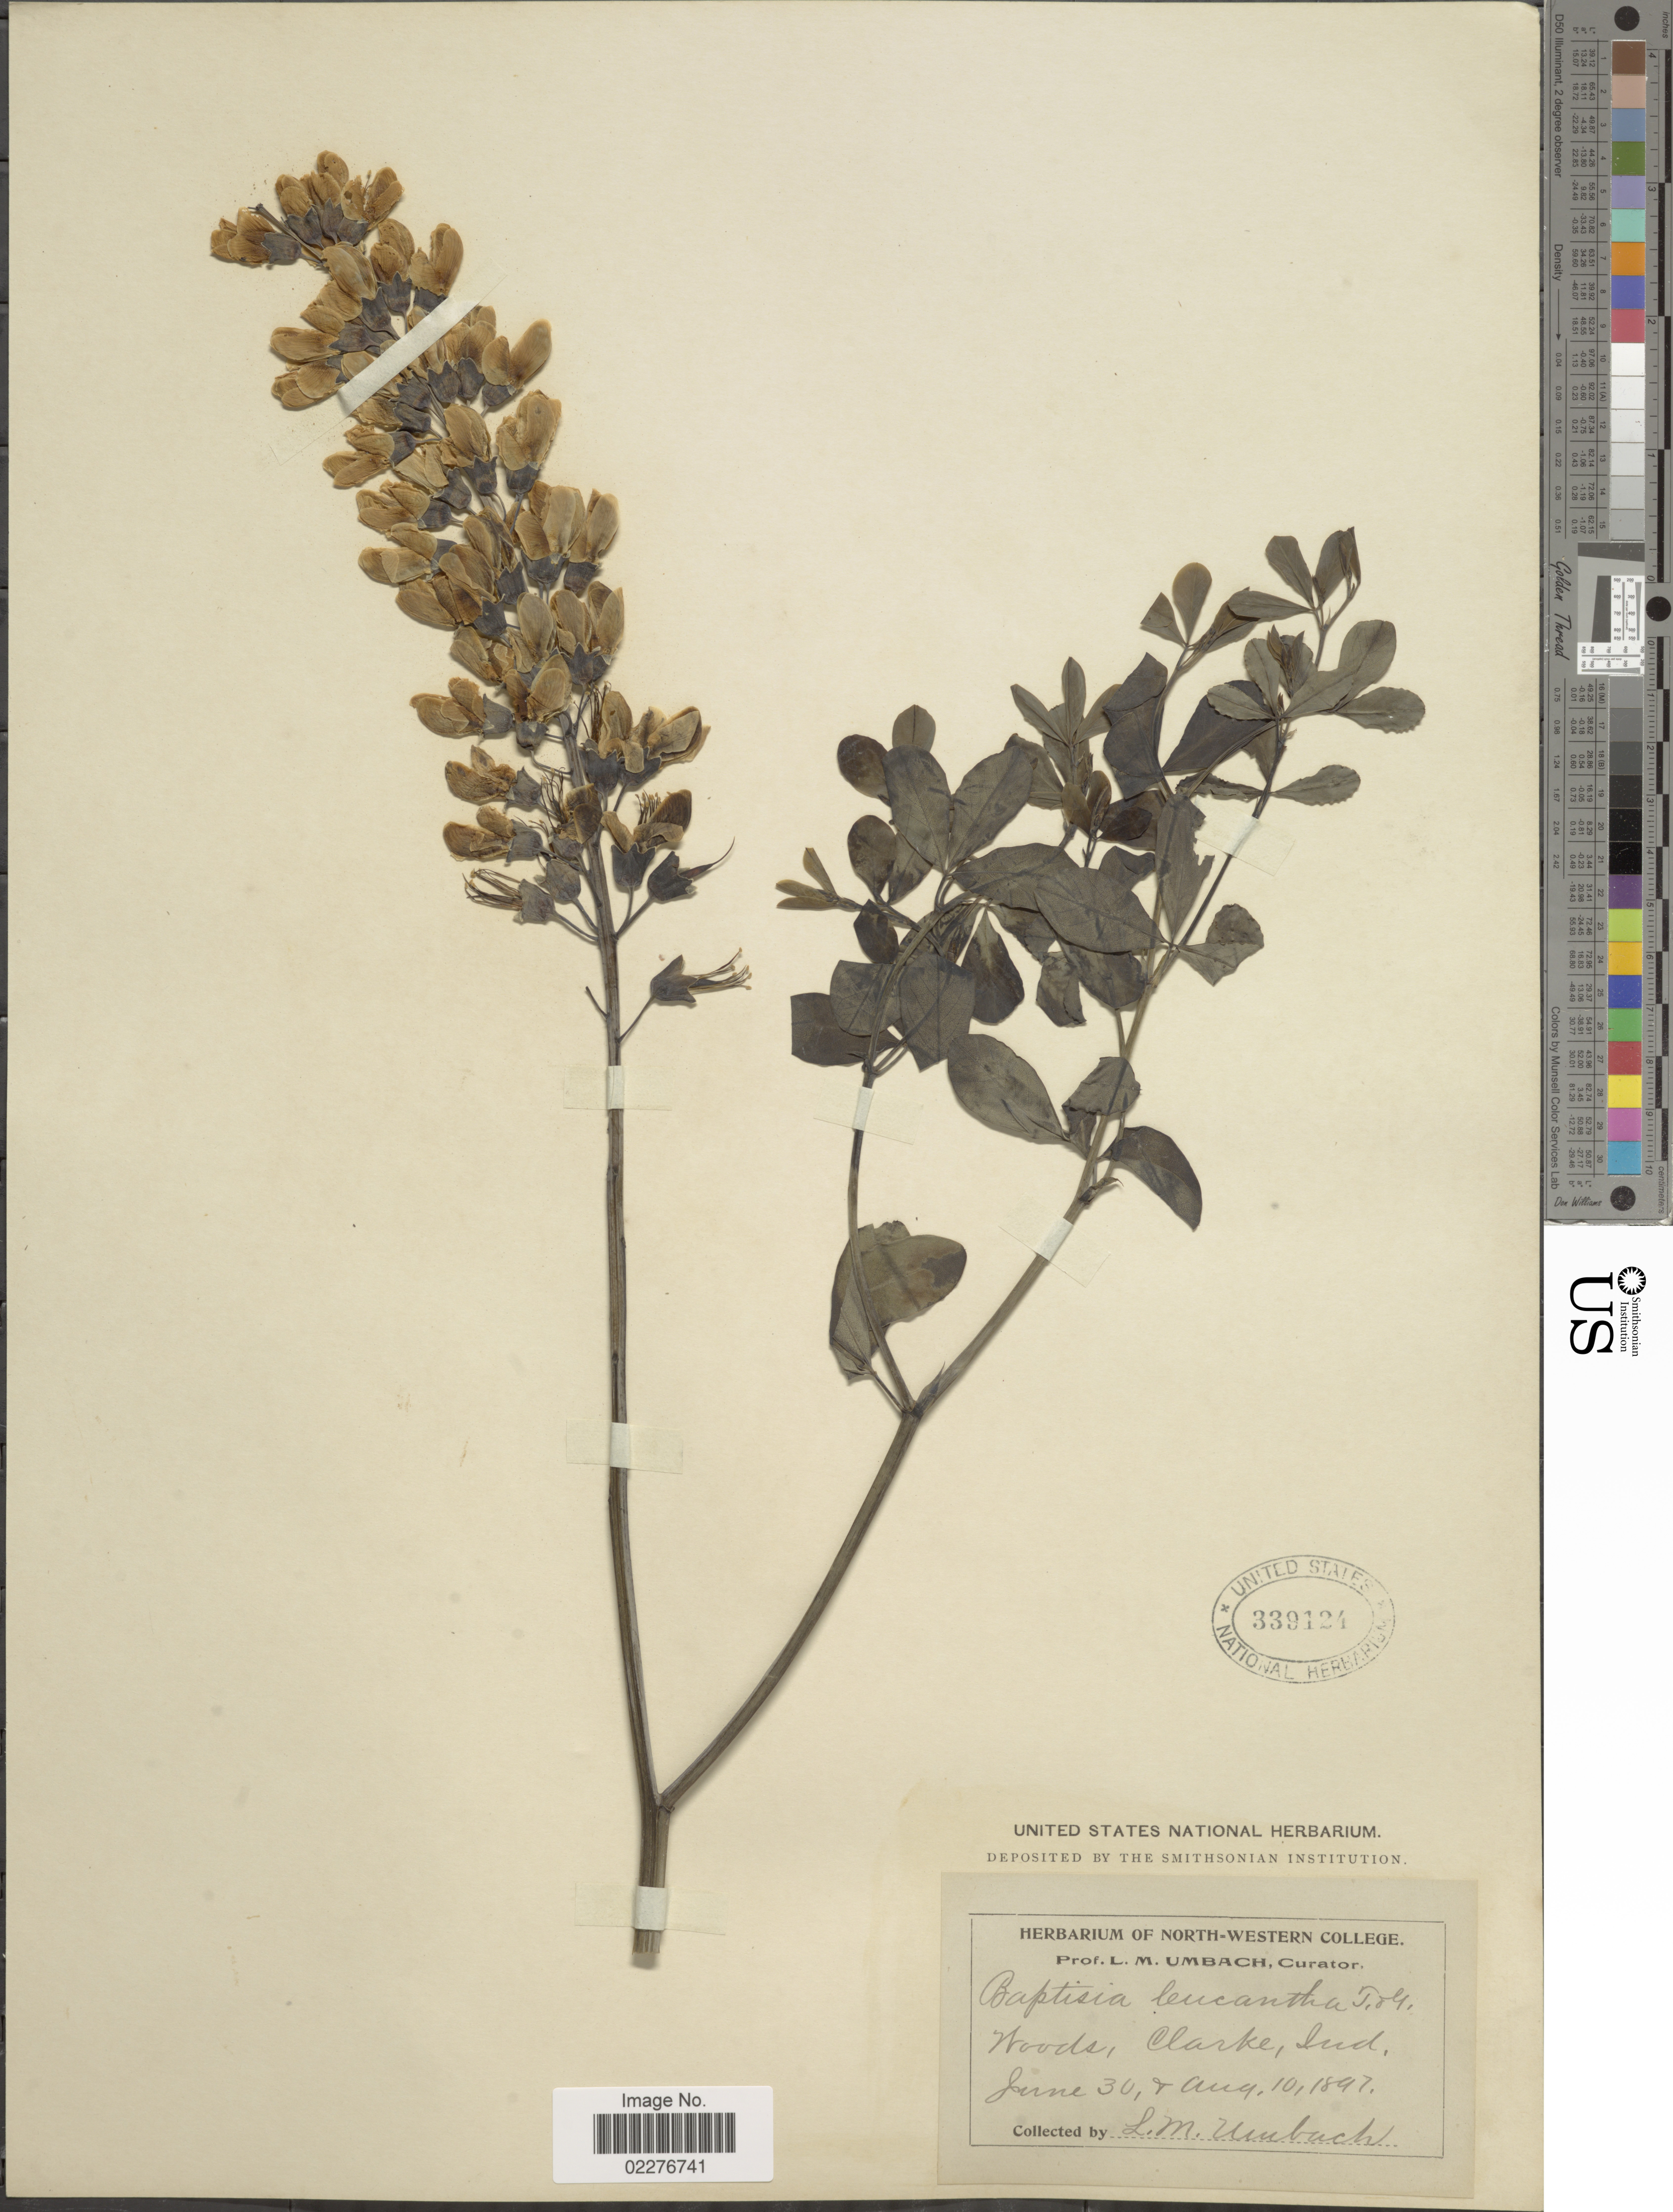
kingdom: Plantae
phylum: Tracheophyta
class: Magnoliopsida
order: Fabales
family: Fabaceae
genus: Baptisia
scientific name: Baptisia leucantha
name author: Torr. & A. Gray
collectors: L. M. Umbach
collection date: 1897-06-30/1897-08-10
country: United States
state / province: Indiana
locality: Woods, Clarke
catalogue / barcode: US 339124